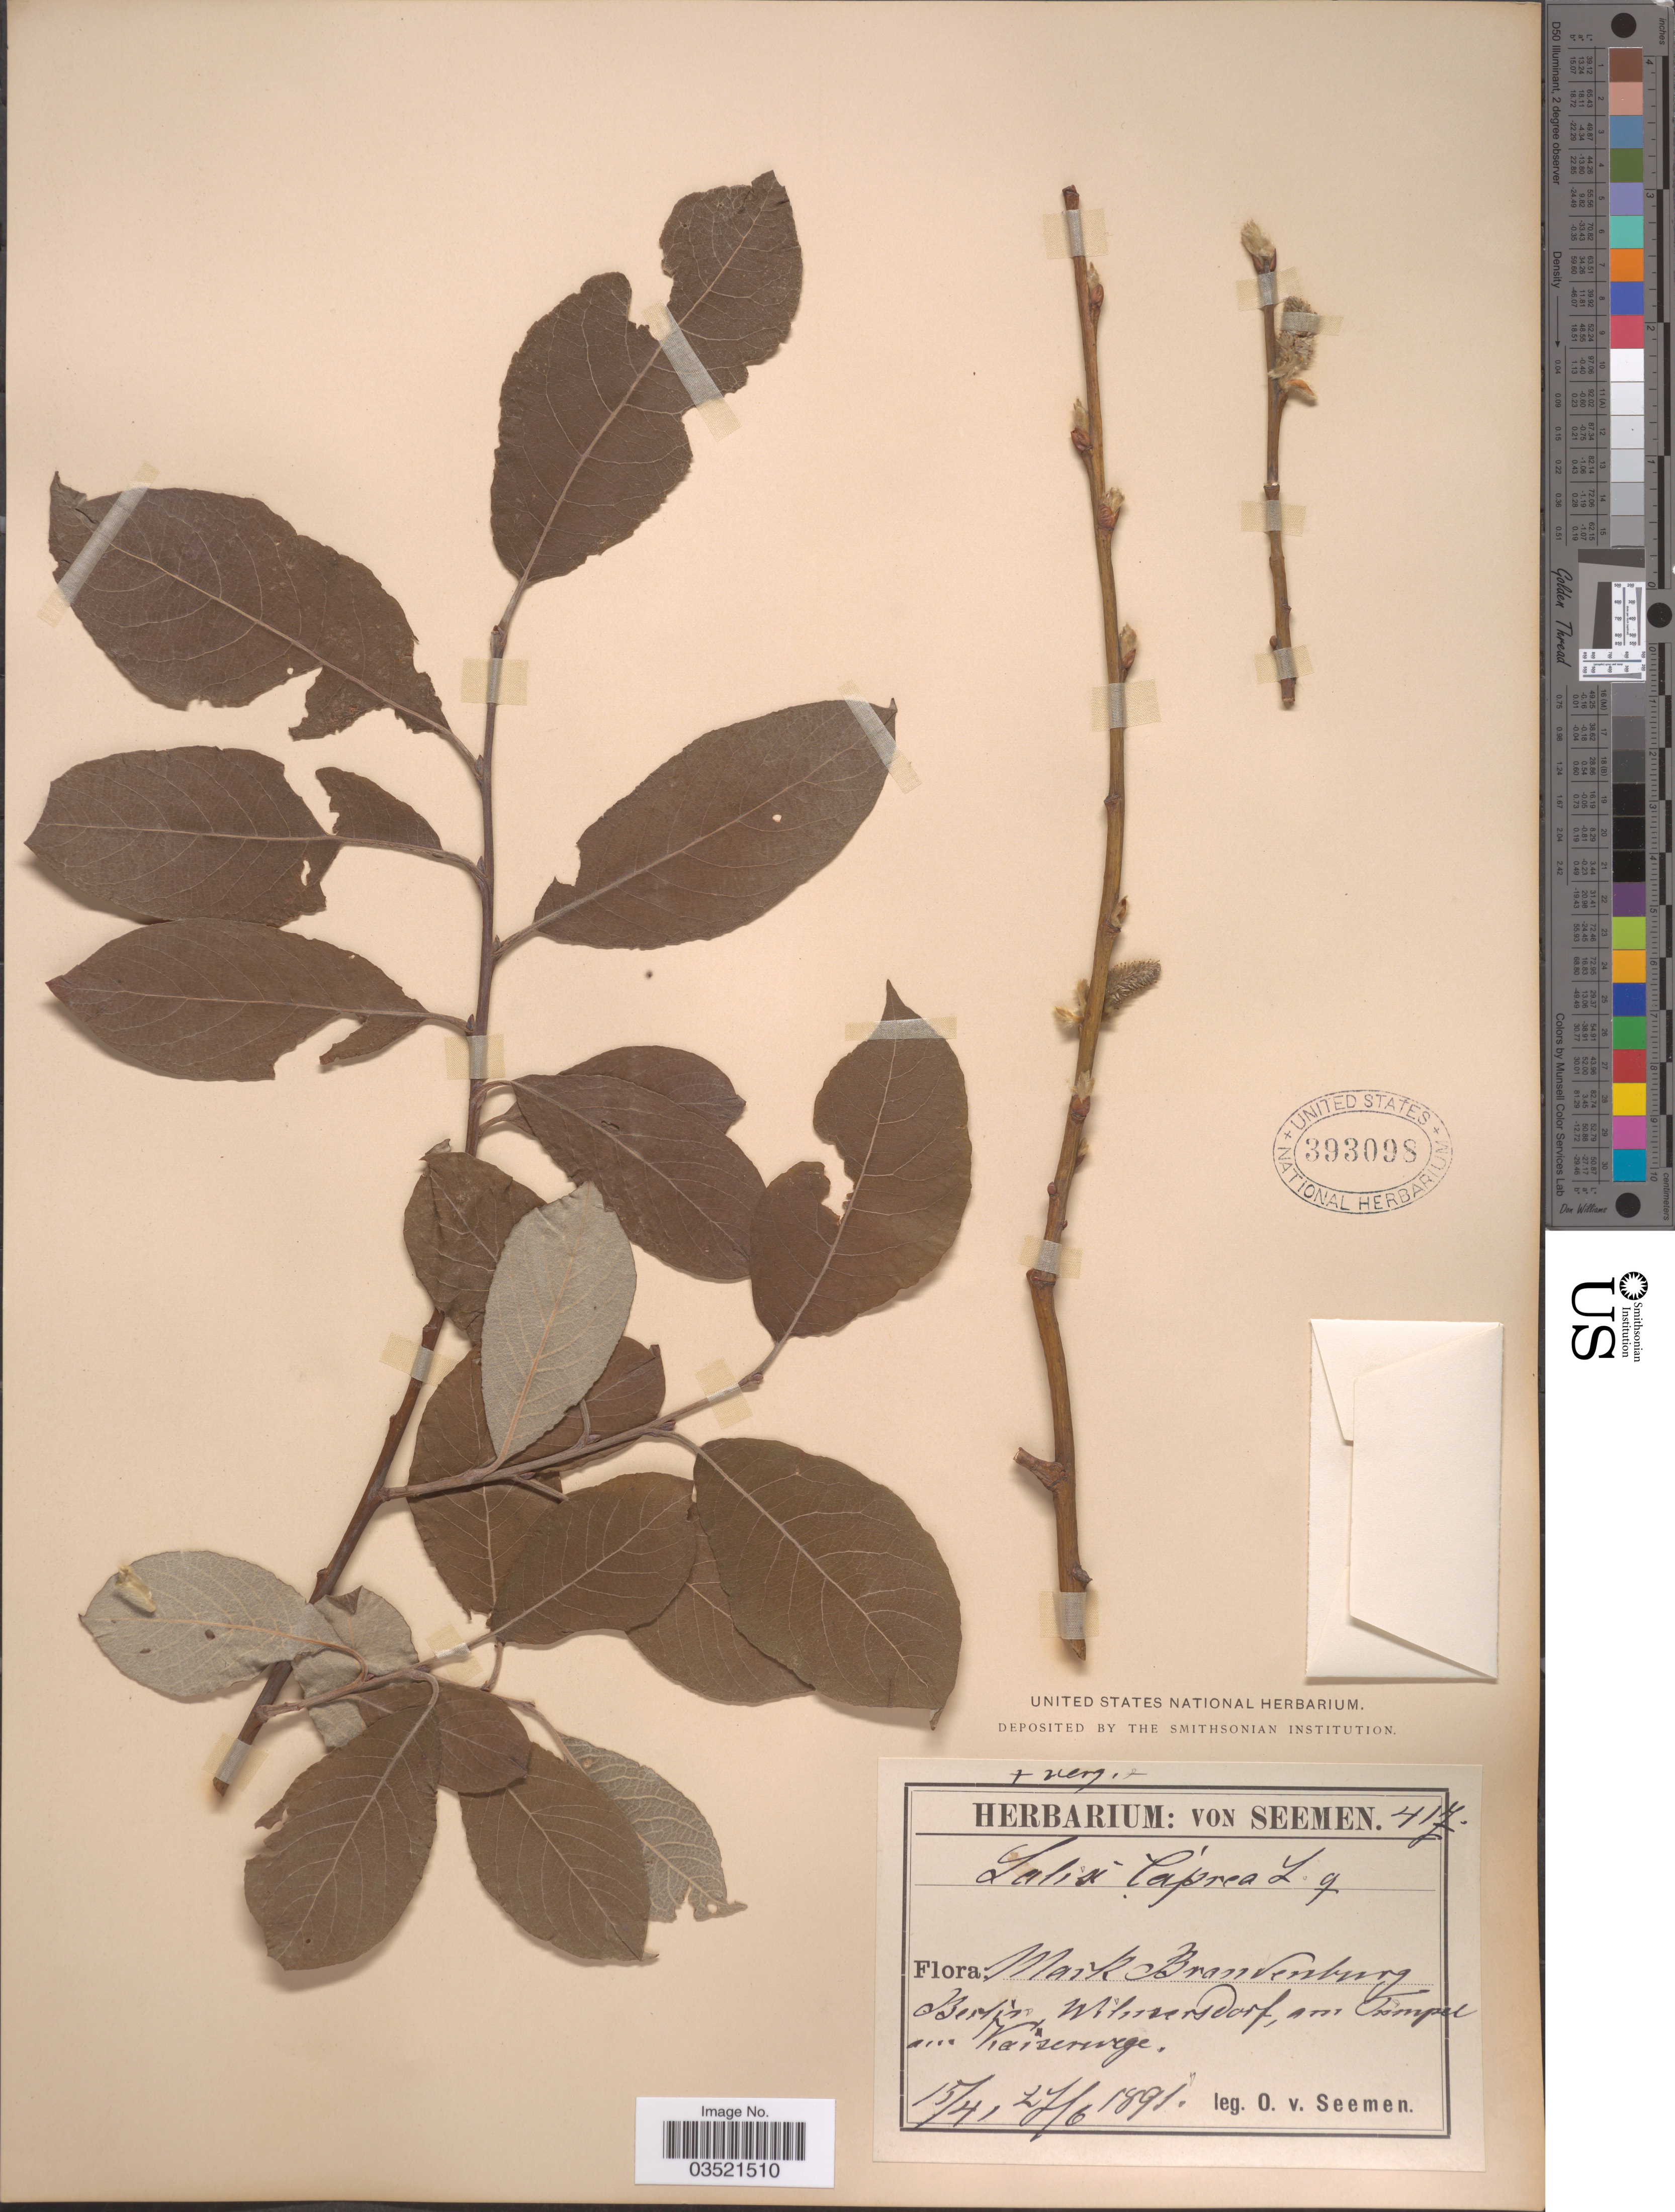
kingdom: Plantae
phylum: Tracheophyta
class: Magnoliopsida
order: Malpighiales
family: Salicaceae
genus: Salix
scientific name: Salix caprea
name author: L.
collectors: K. O. von Seemen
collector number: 417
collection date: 1891-04-15/1891-06-27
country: Germany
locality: Mark Brandenburg. Berlin, Wilmersdorf, am Tumpel am Kaiserwege.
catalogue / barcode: US 393098